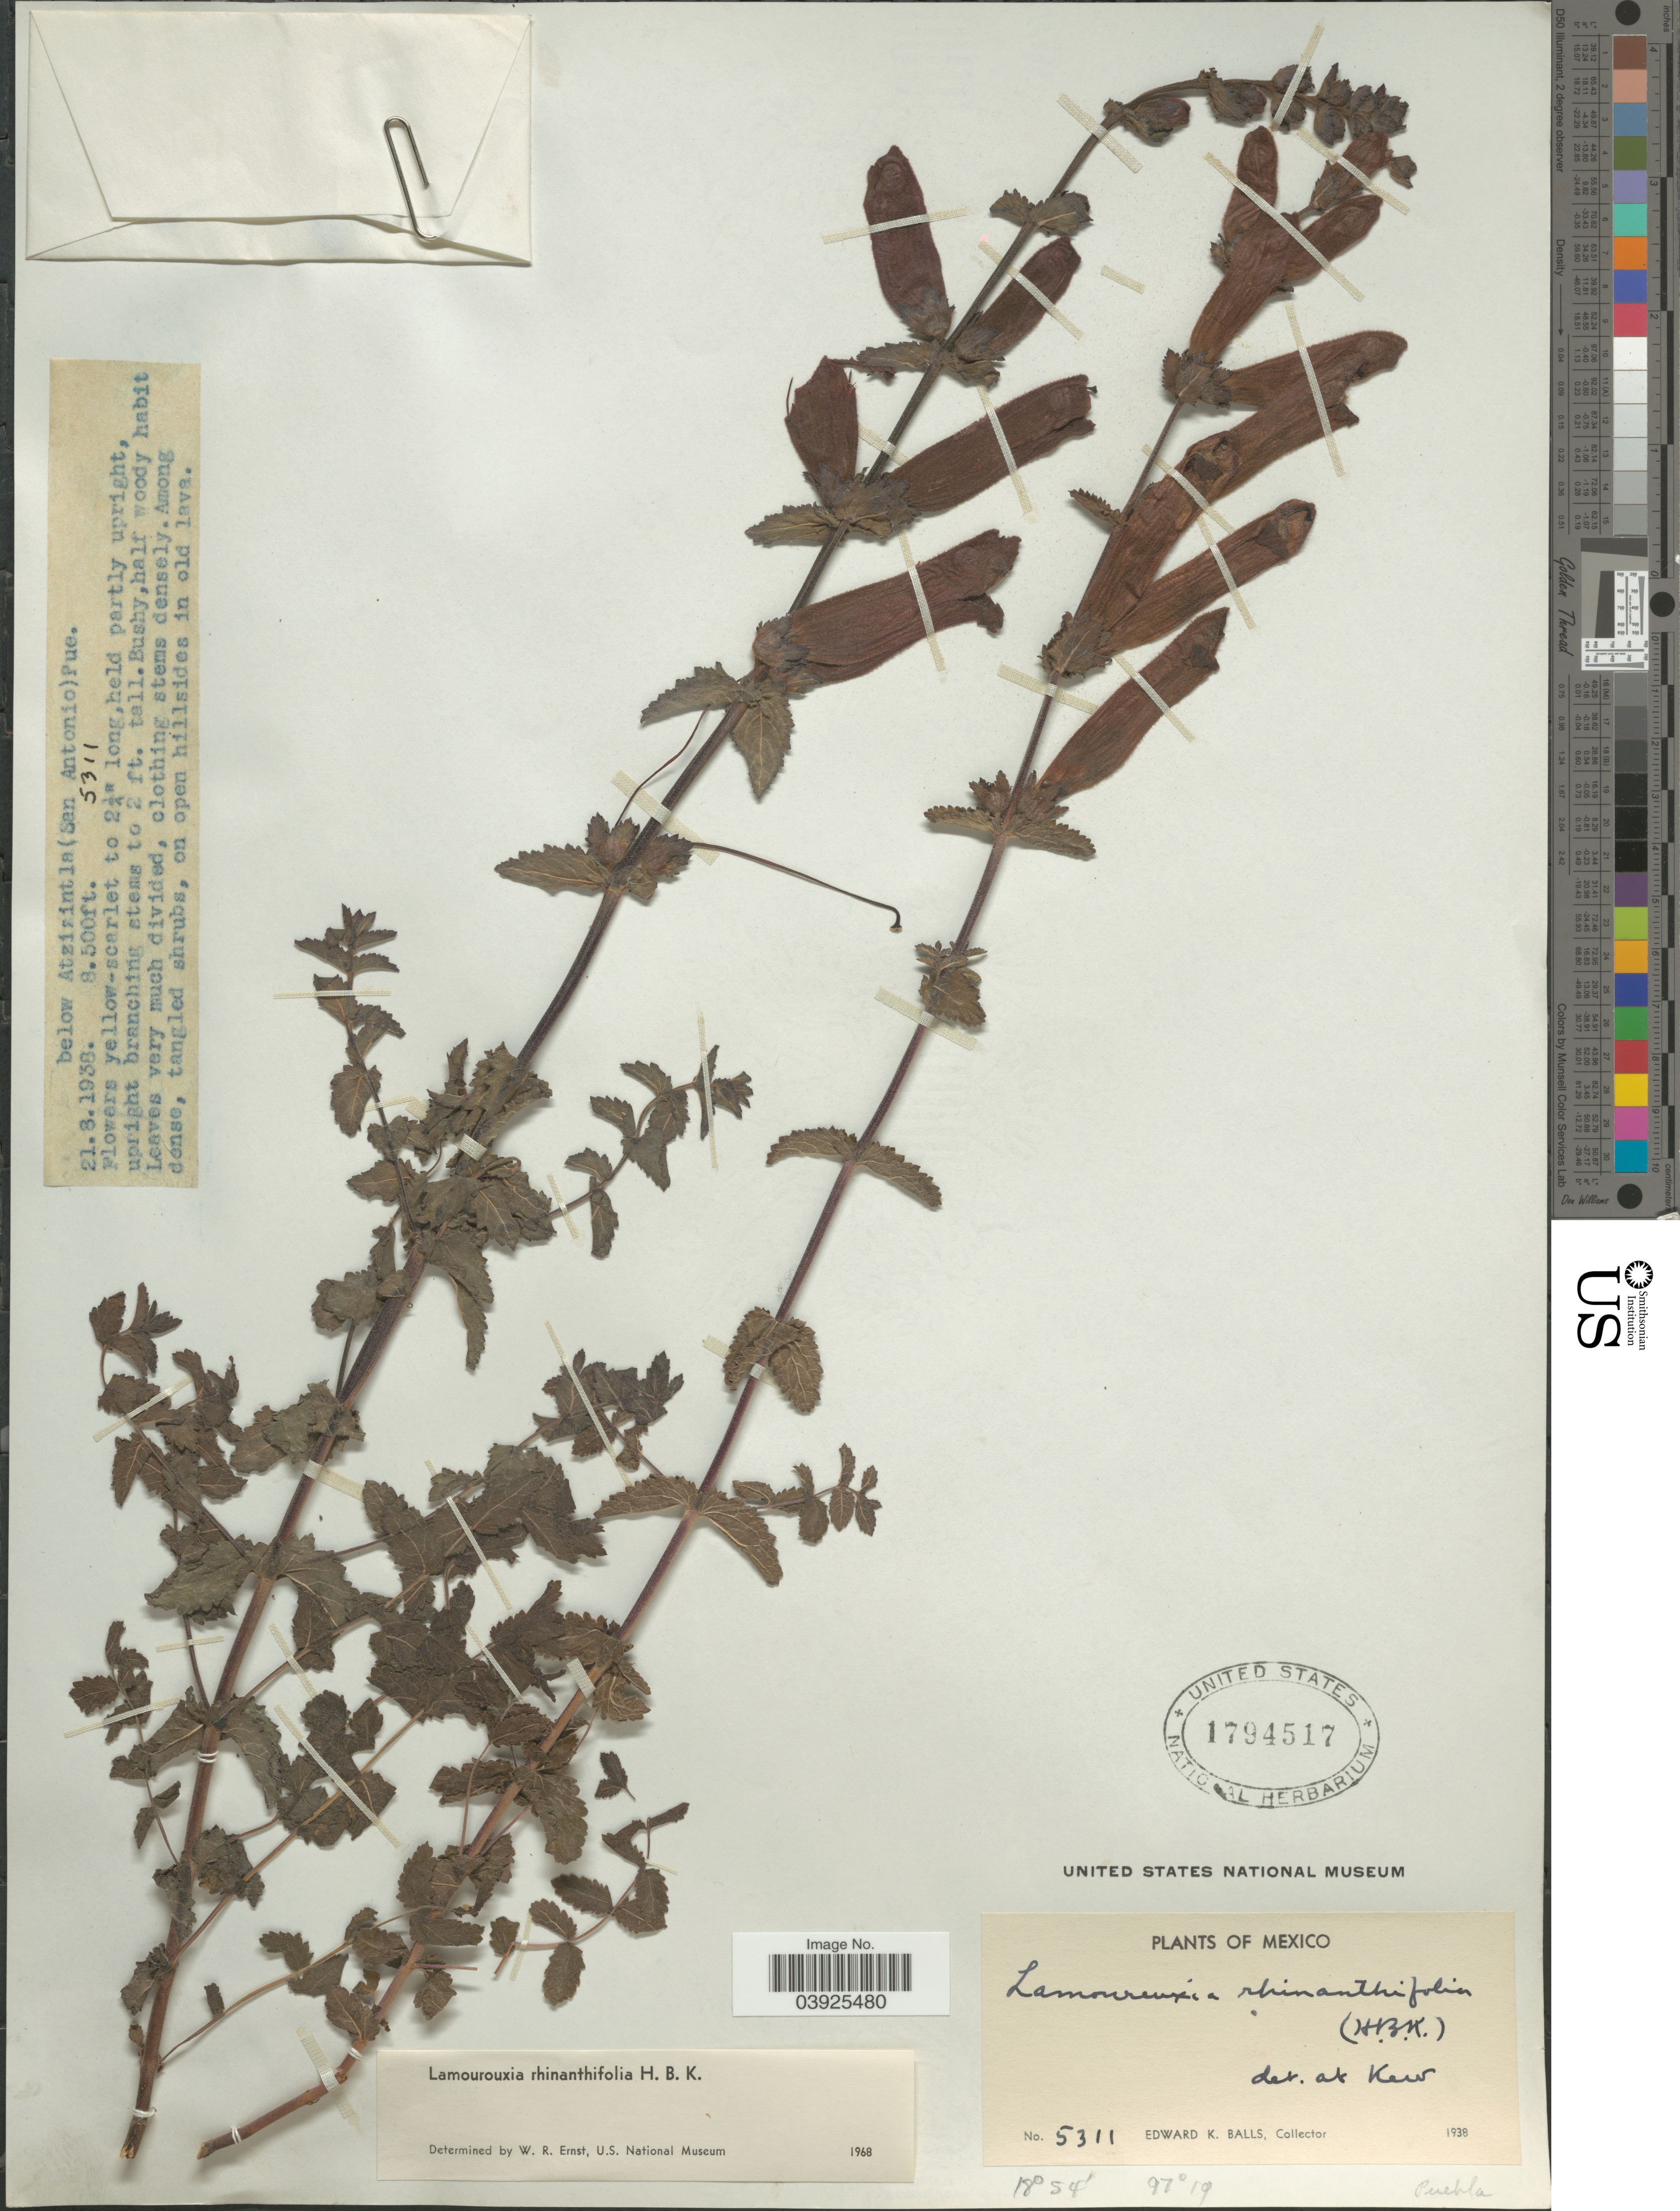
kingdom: Plantae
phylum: Tracheophyta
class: Magnoliopsida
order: Lamiales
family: Orobanchaceae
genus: Lamourouxia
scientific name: Lamourouxia rhinanthifolia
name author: Kunth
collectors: E. K. Balls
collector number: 5311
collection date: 1938-08-21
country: Mexico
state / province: Puebla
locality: Below Atzizintla (San Antonio).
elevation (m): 2591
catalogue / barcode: US 1794517